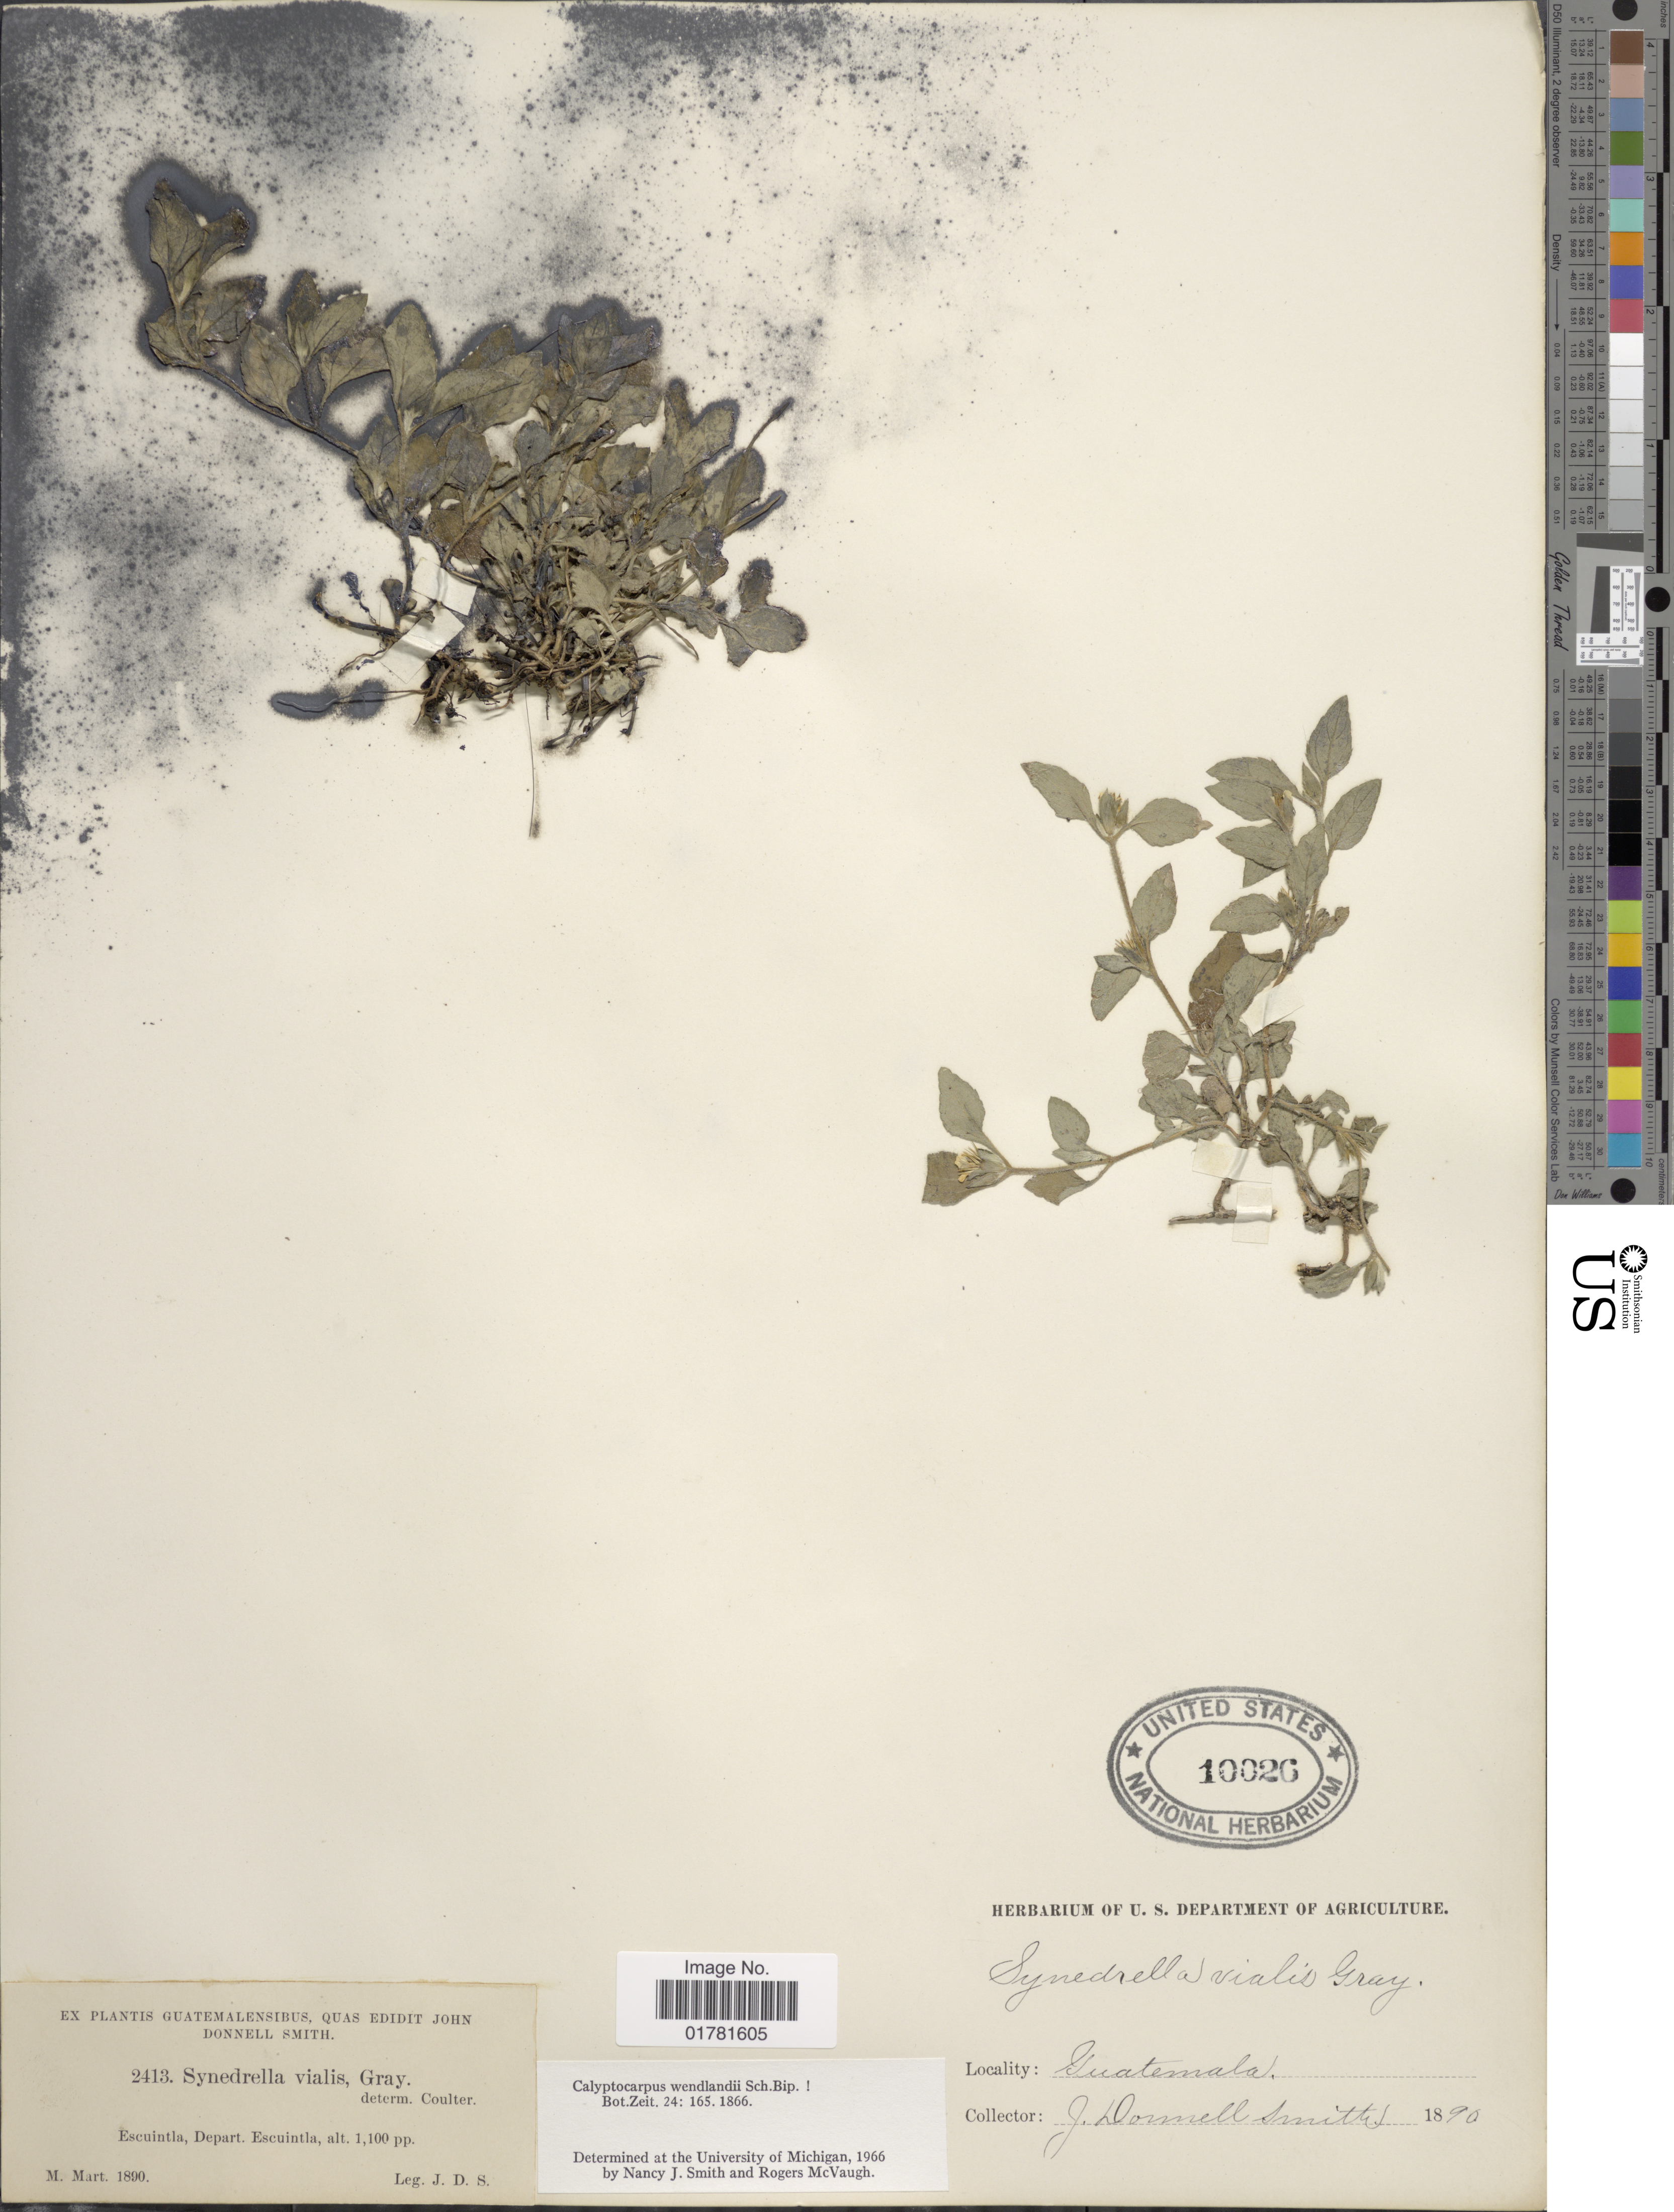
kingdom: Plantae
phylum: Tracheophyta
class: Magnoliopsida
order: Asterales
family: Asteraceae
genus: Calyptocarpus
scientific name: Calyptocarpus wendlandii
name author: Sch. Bip.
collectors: J. Donnell Smith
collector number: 2413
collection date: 1890-03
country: Guatemala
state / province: Escuintla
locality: Escuintla, Depart. Escuintla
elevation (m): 335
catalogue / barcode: US 10026